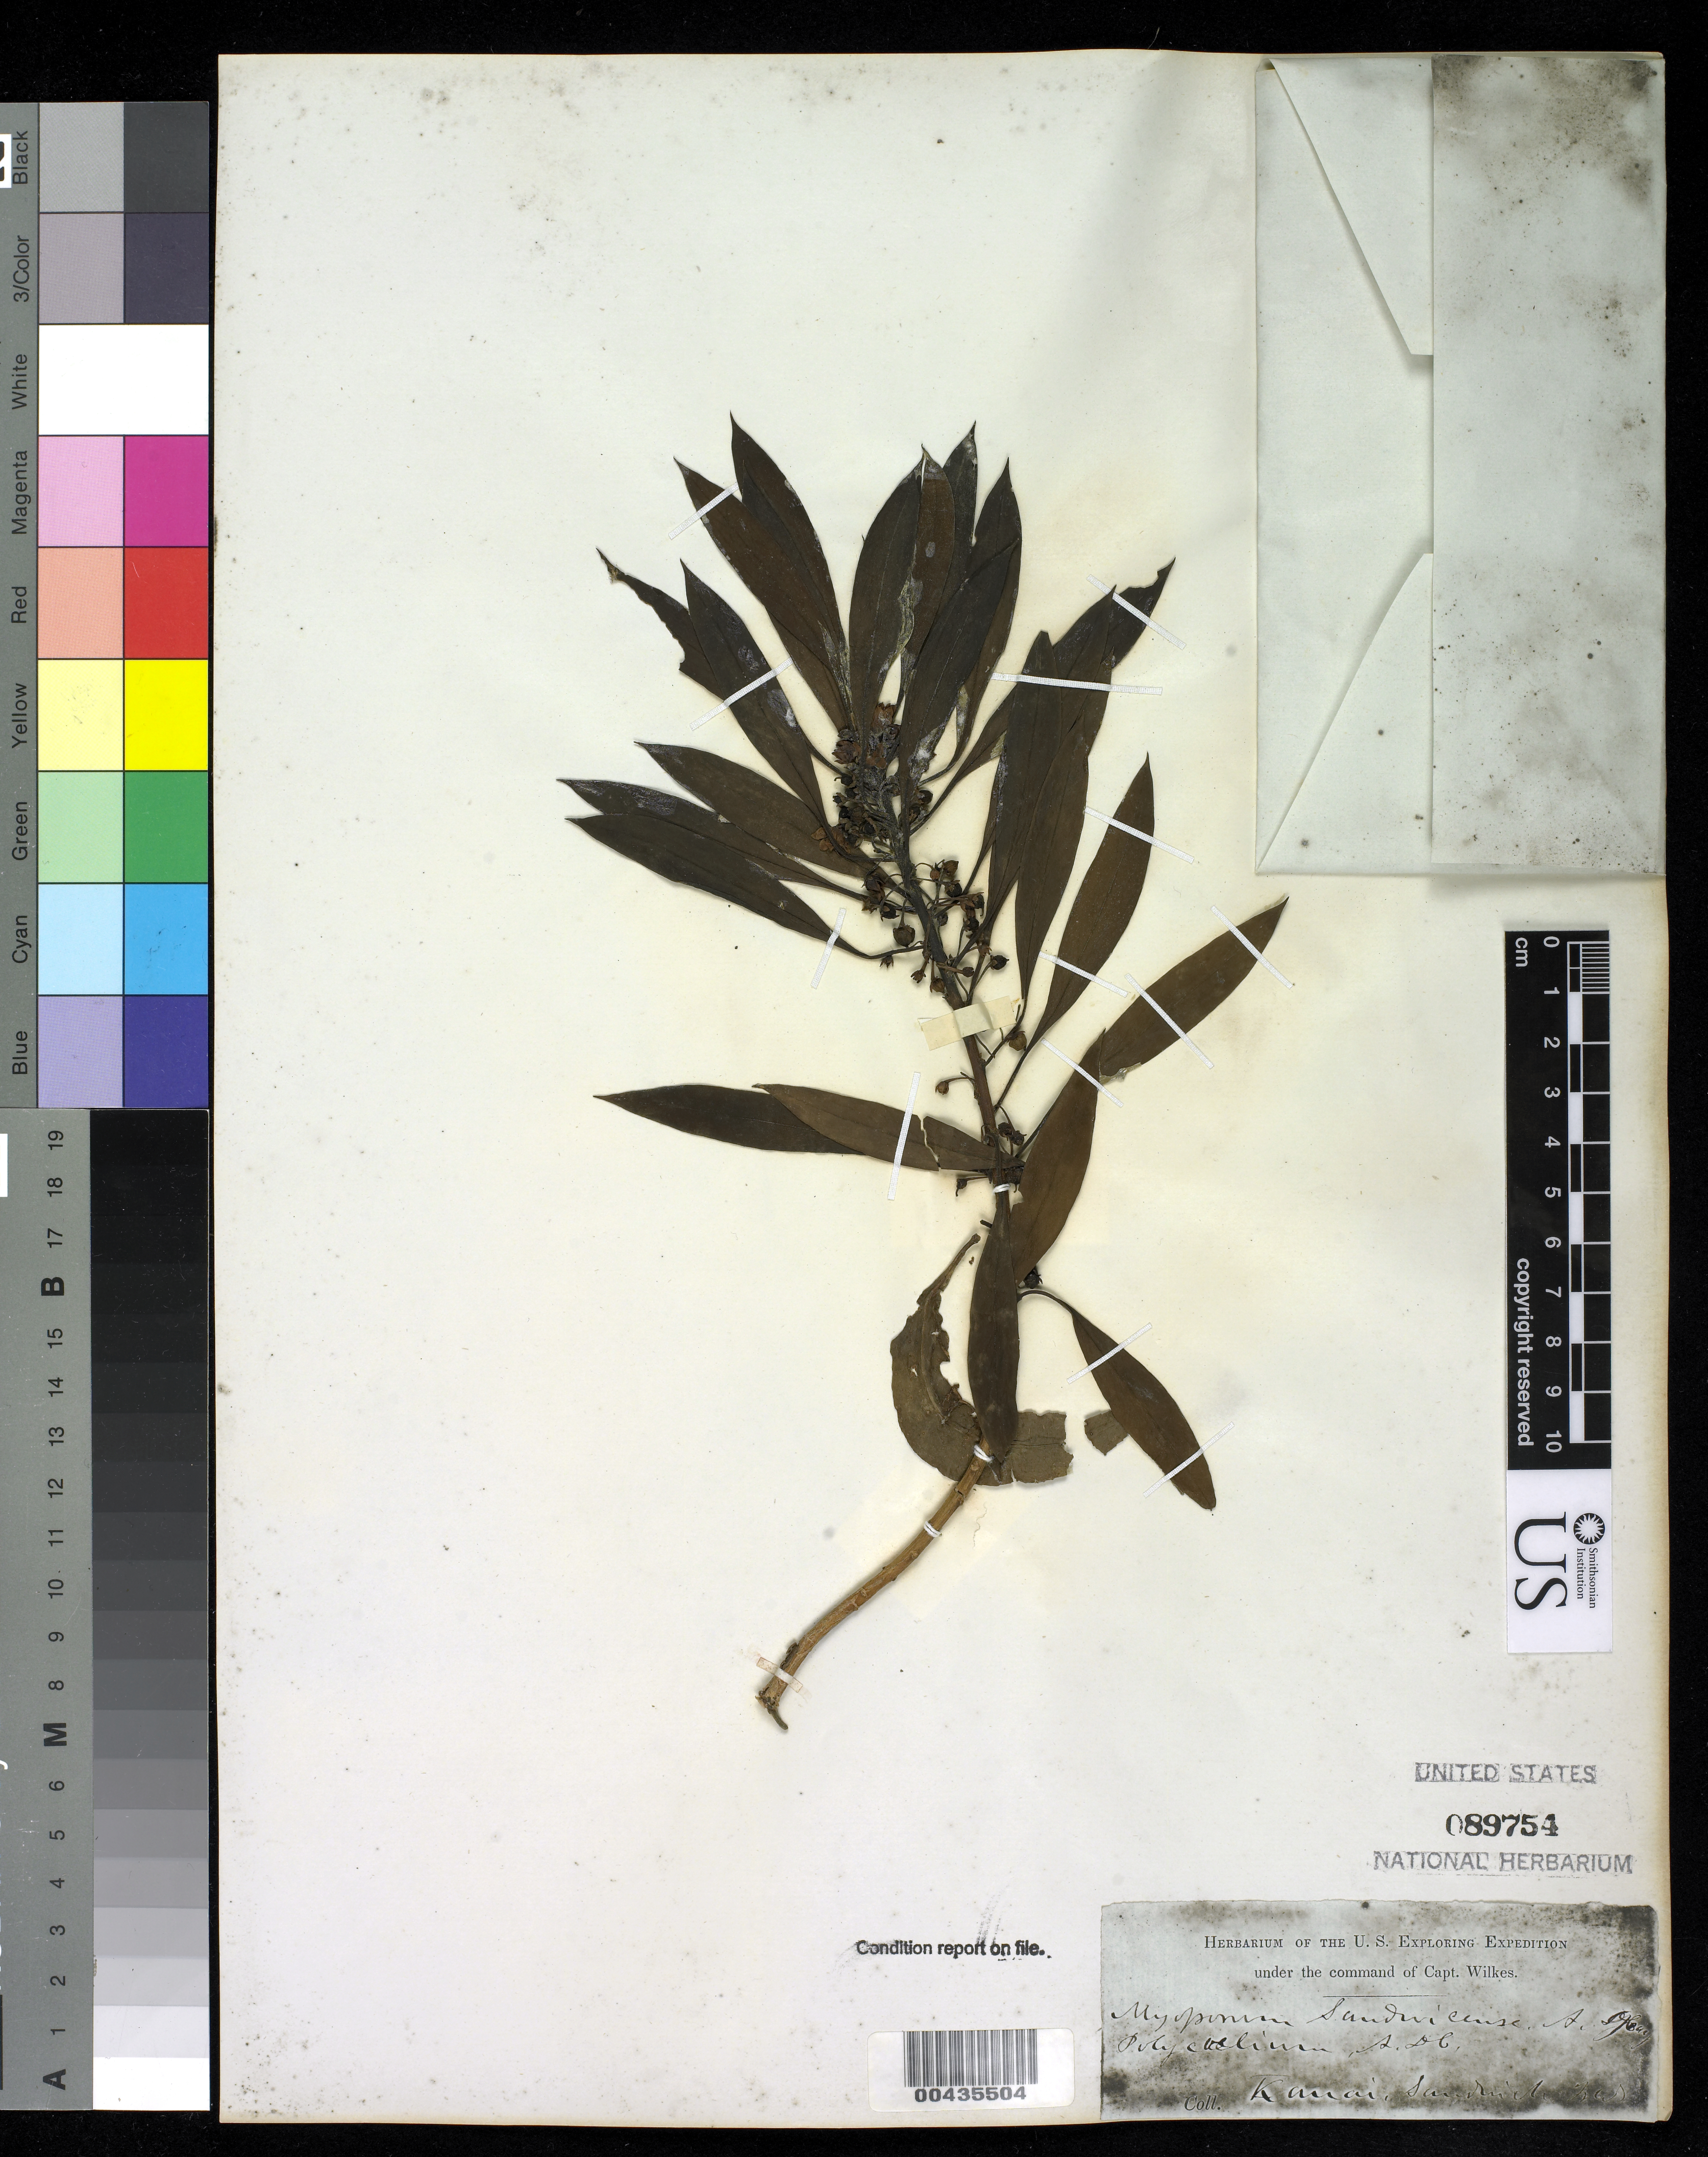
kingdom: Plantae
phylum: Tracheophyta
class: Magnoliopsida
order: Lamiales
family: Scrophulariaceae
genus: Myoporum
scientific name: Myoporum sandwicense subsp. sandwicense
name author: A. Gray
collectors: Wilkes Explor. Exped.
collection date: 1838/1842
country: United States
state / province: Hawaii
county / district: Kauai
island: Kaua'i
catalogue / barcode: US 89754